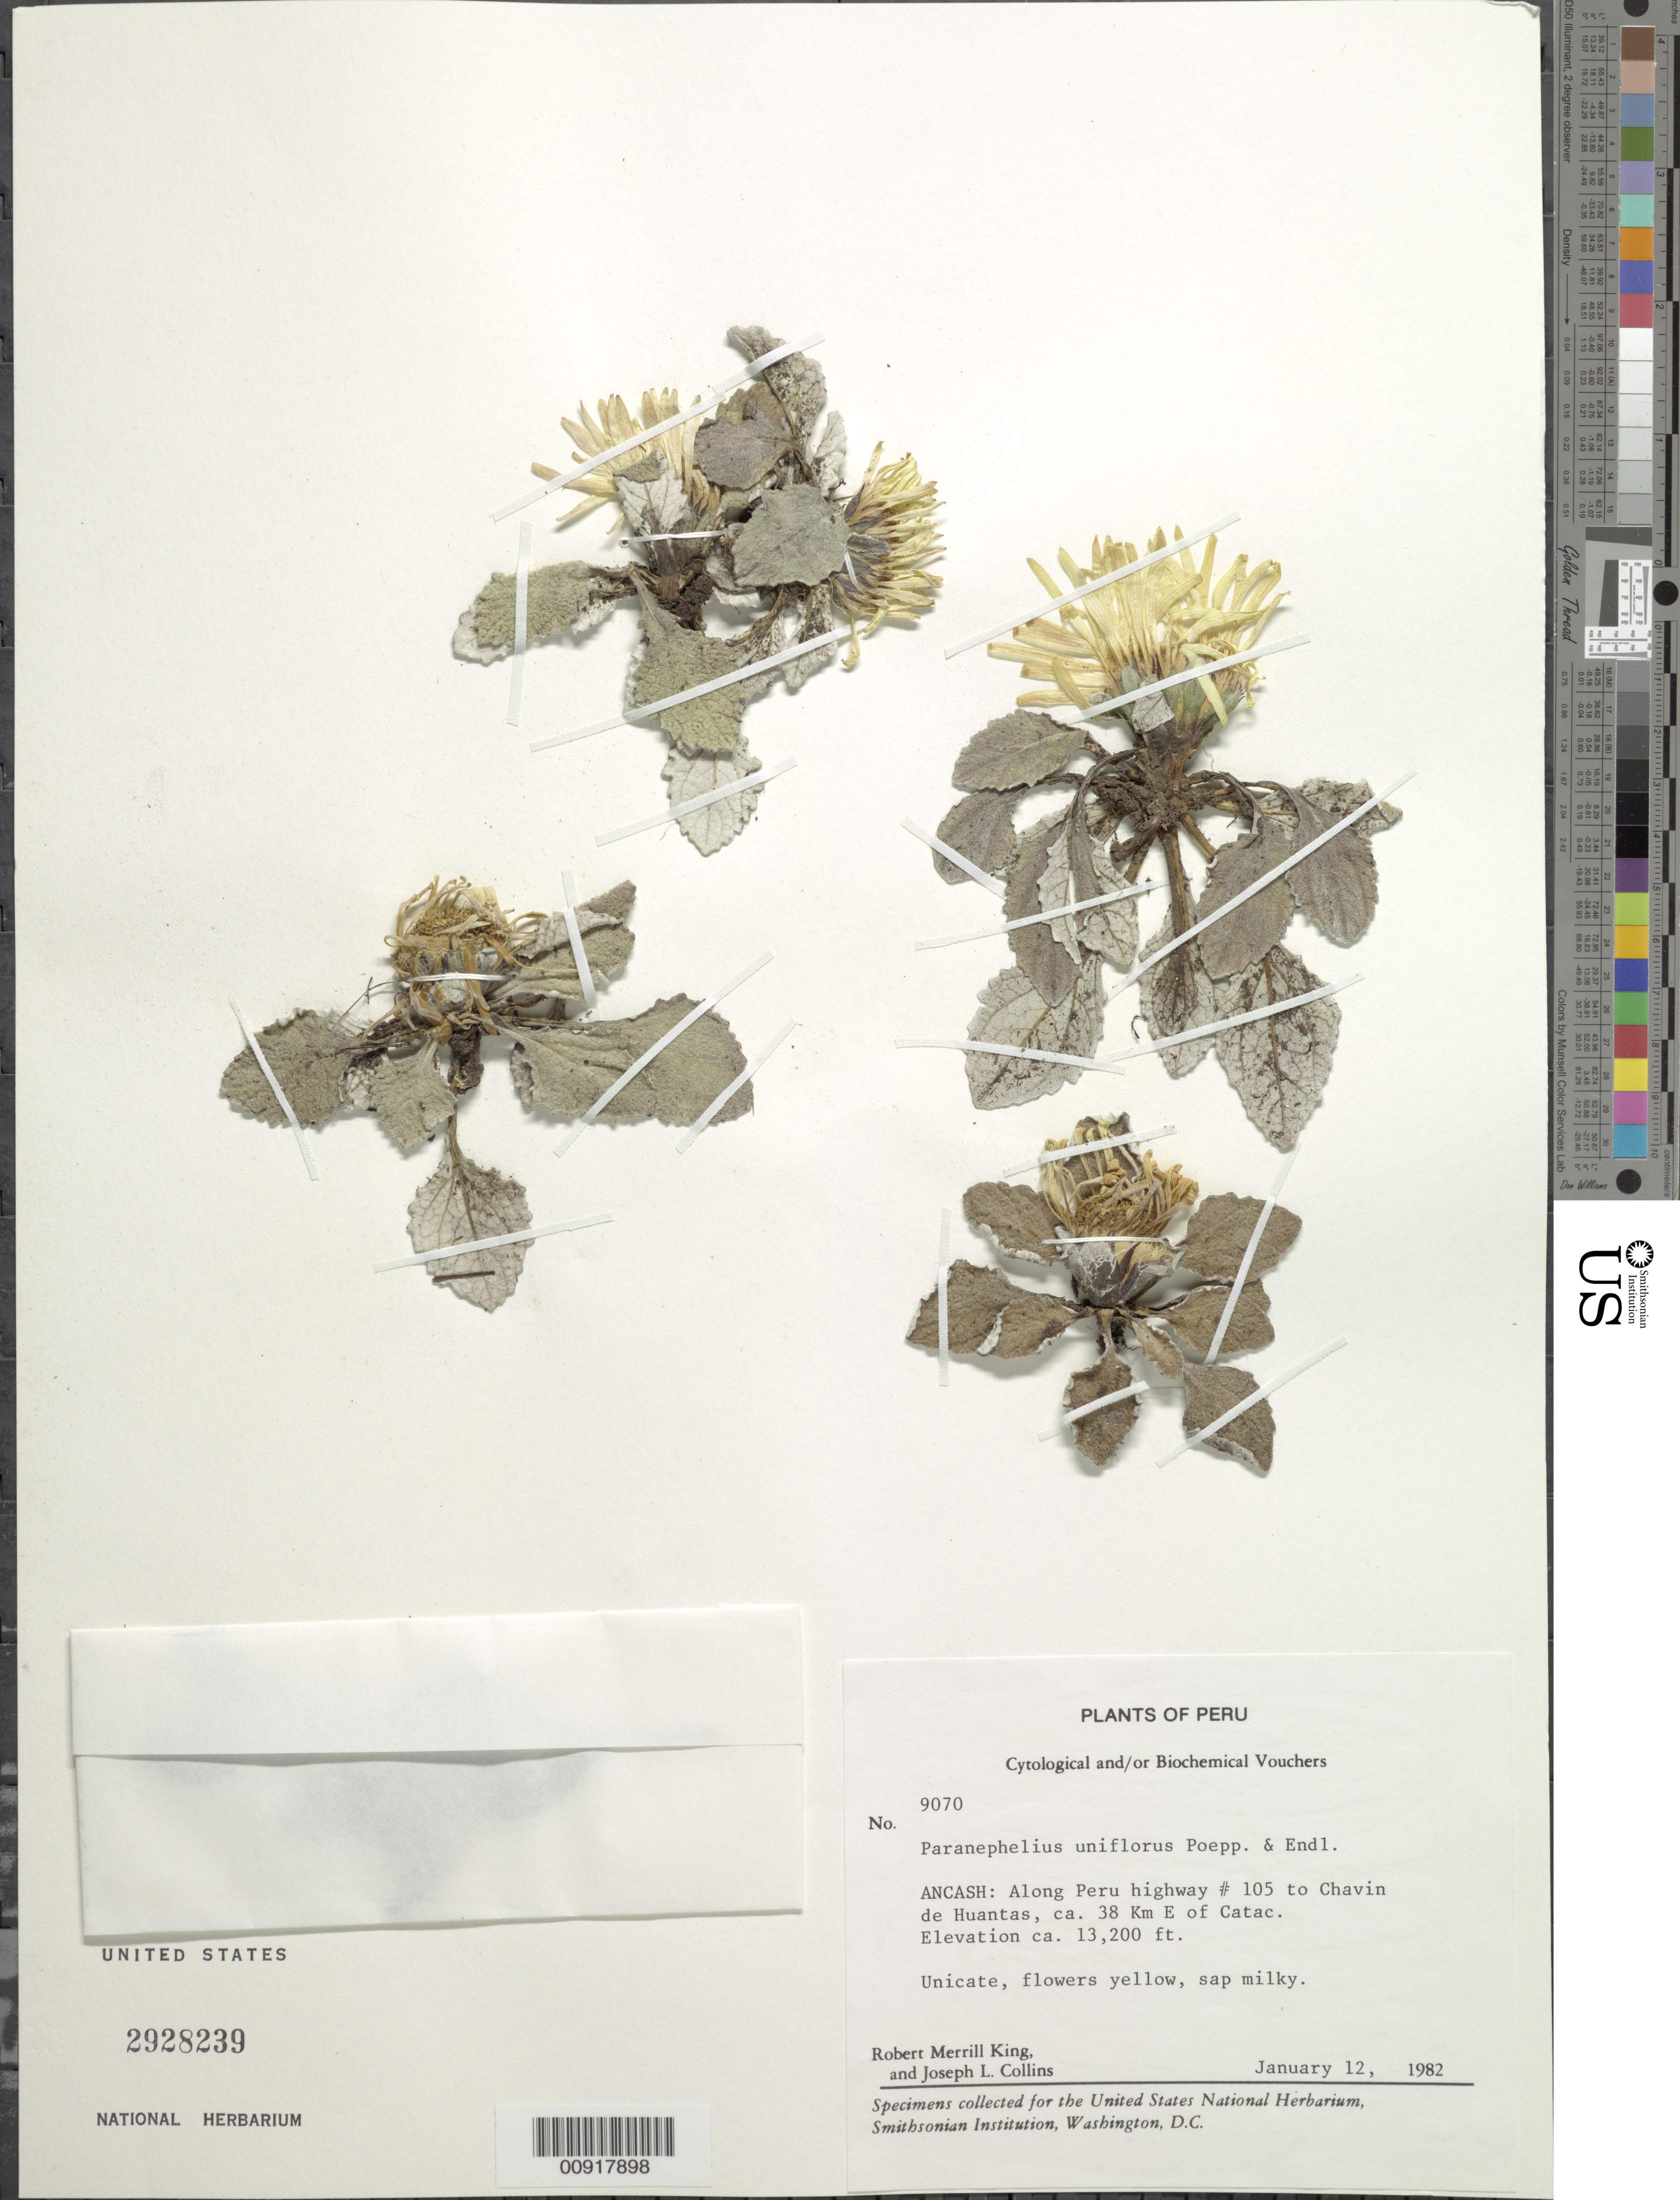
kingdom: Plantae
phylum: Tracheophyta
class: Magnoliopsida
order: Asterales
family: Asteraceae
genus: Paranephelius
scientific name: Paranephelius uniflorus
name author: Poepp. & Endl.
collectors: R. M. King & J. L. Collins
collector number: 9070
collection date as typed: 12 January 1982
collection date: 1982-01-12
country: Peru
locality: Ancash: along Peru Highway #105 to Cahvin de Huantas, ca. 38 km E of Catac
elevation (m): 4023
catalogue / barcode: US 2928239